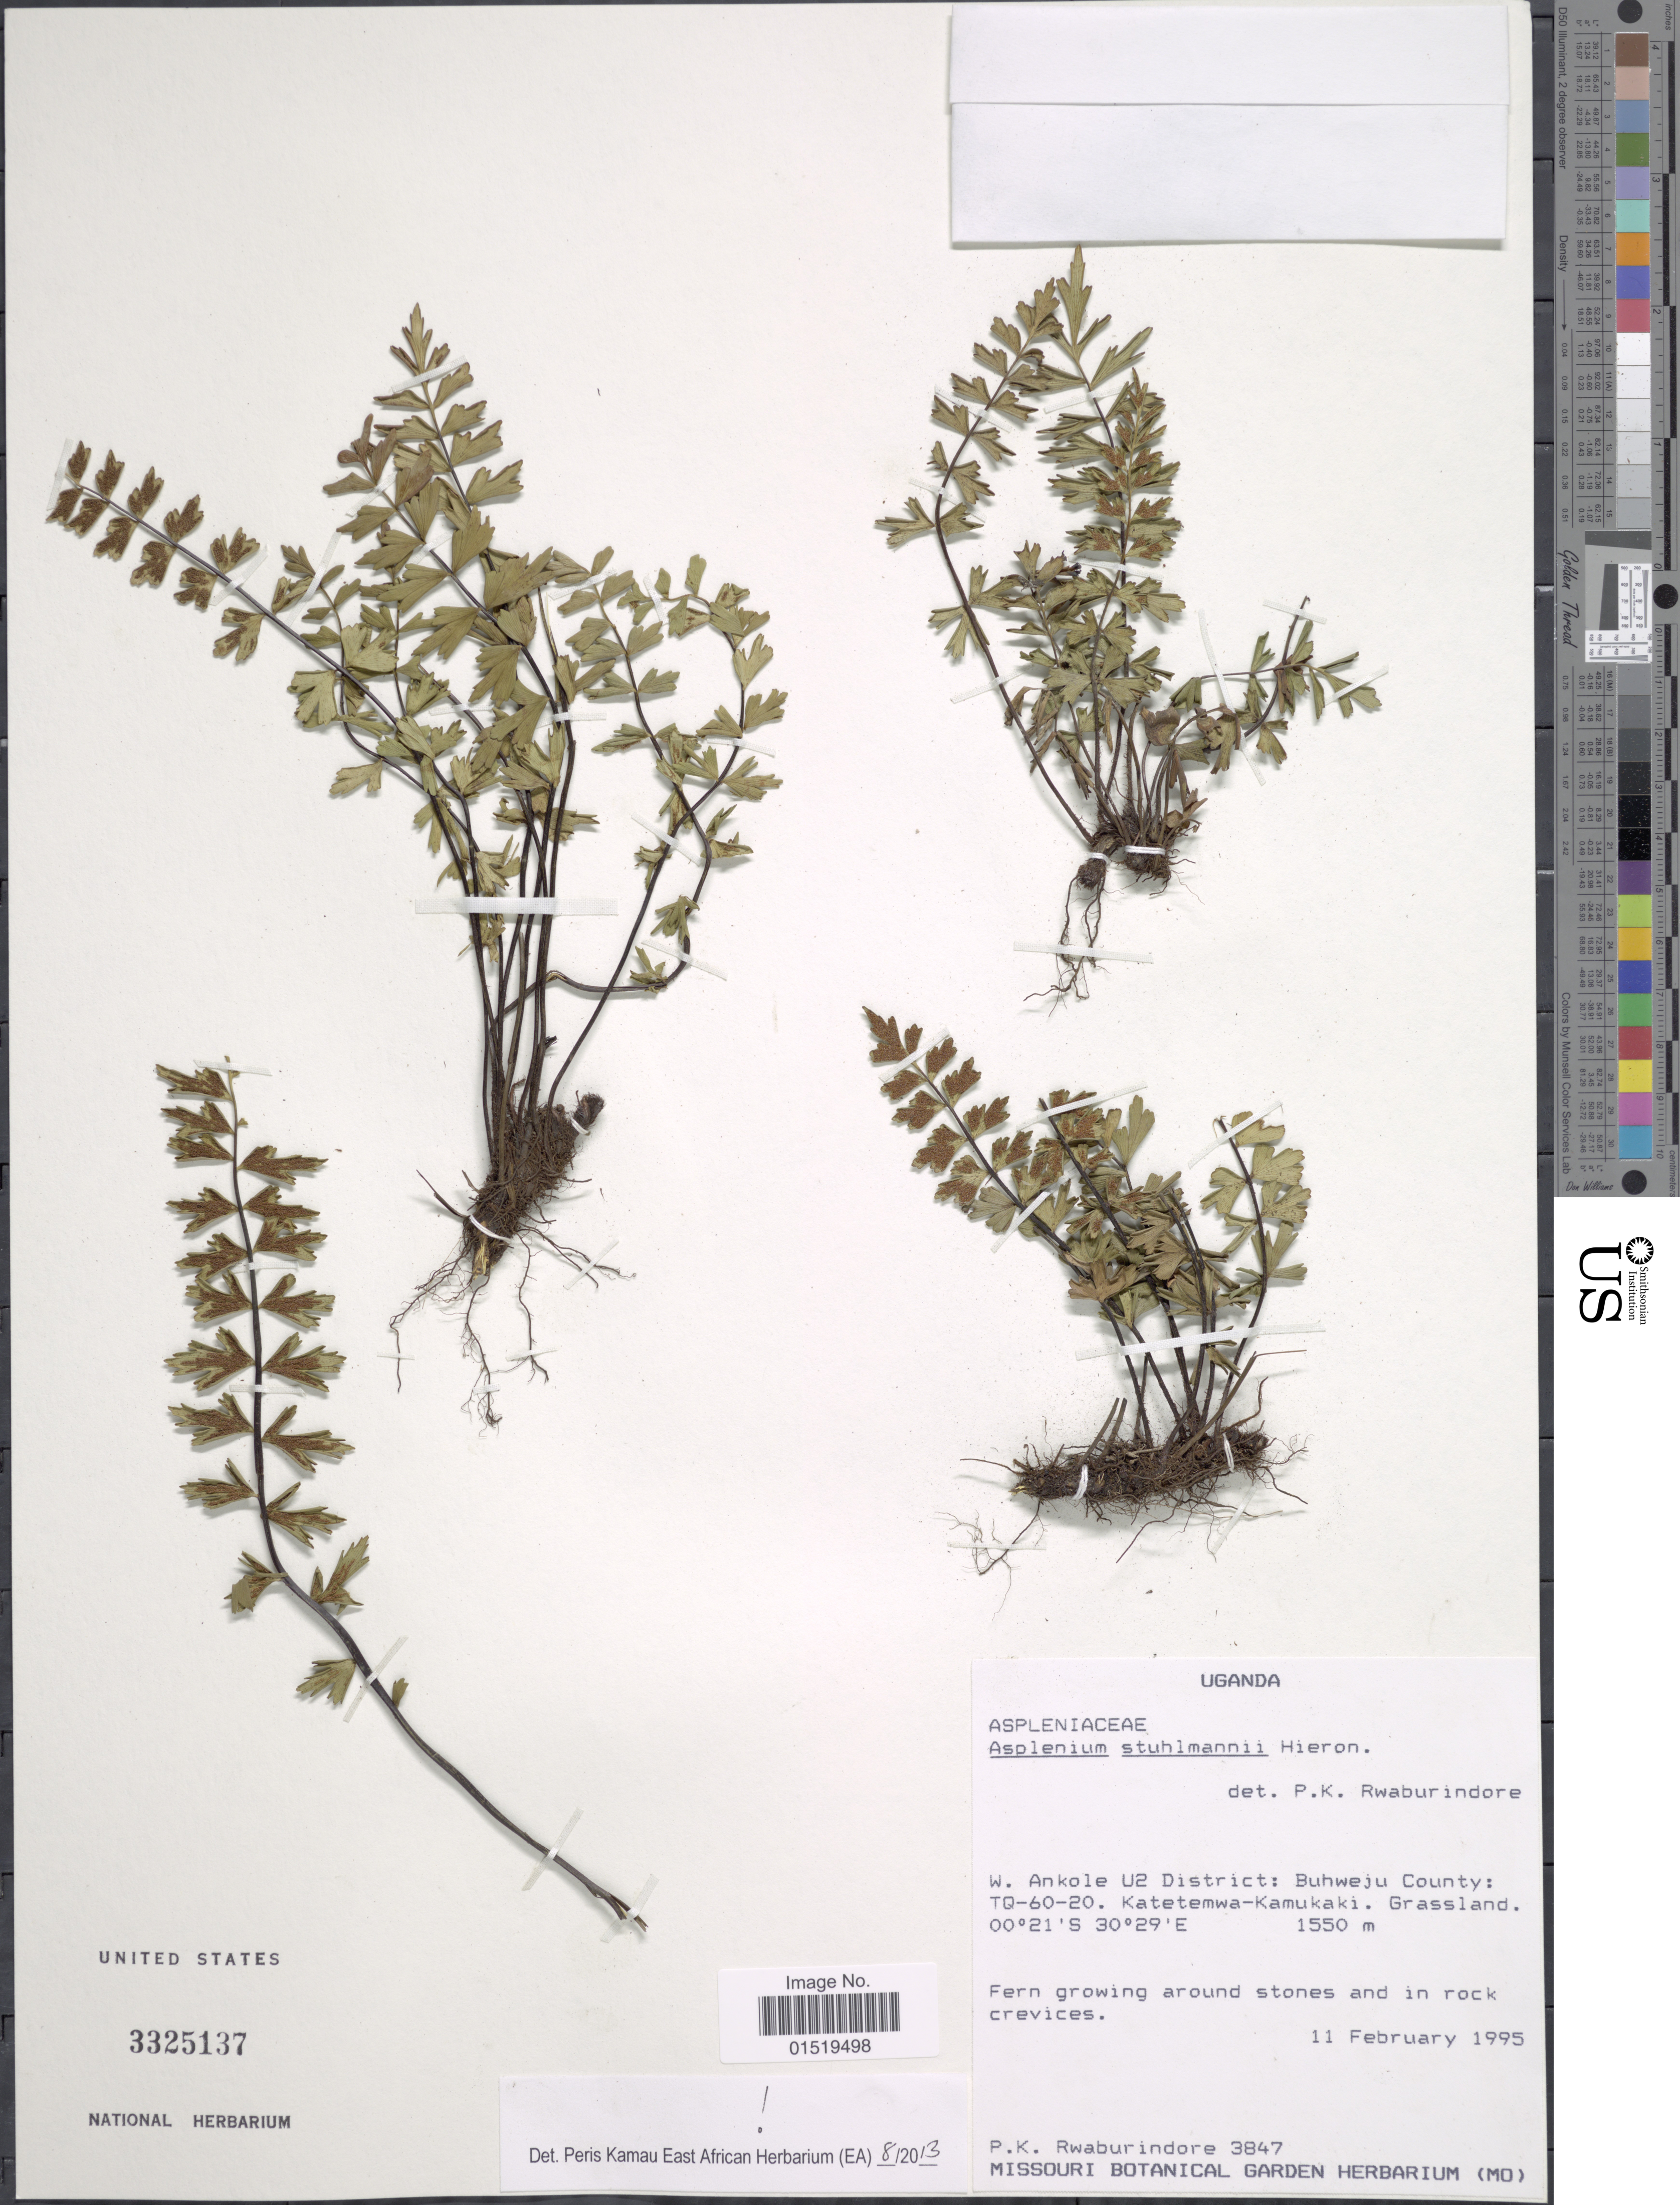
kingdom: Plantae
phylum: Tracheophyta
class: Polypodiopsida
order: Polypodiales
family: Aspleniaceae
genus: Asplenium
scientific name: Asplenium stuhlmannii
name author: Hieron.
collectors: P. Rwaburindore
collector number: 3847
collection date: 1995-02-11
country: Uganda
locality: W. Ankole U2 District: Buhweju County: TQ-60-20. Katetemwa-Kamukaki.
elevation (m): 1550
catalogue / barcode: US 3325137